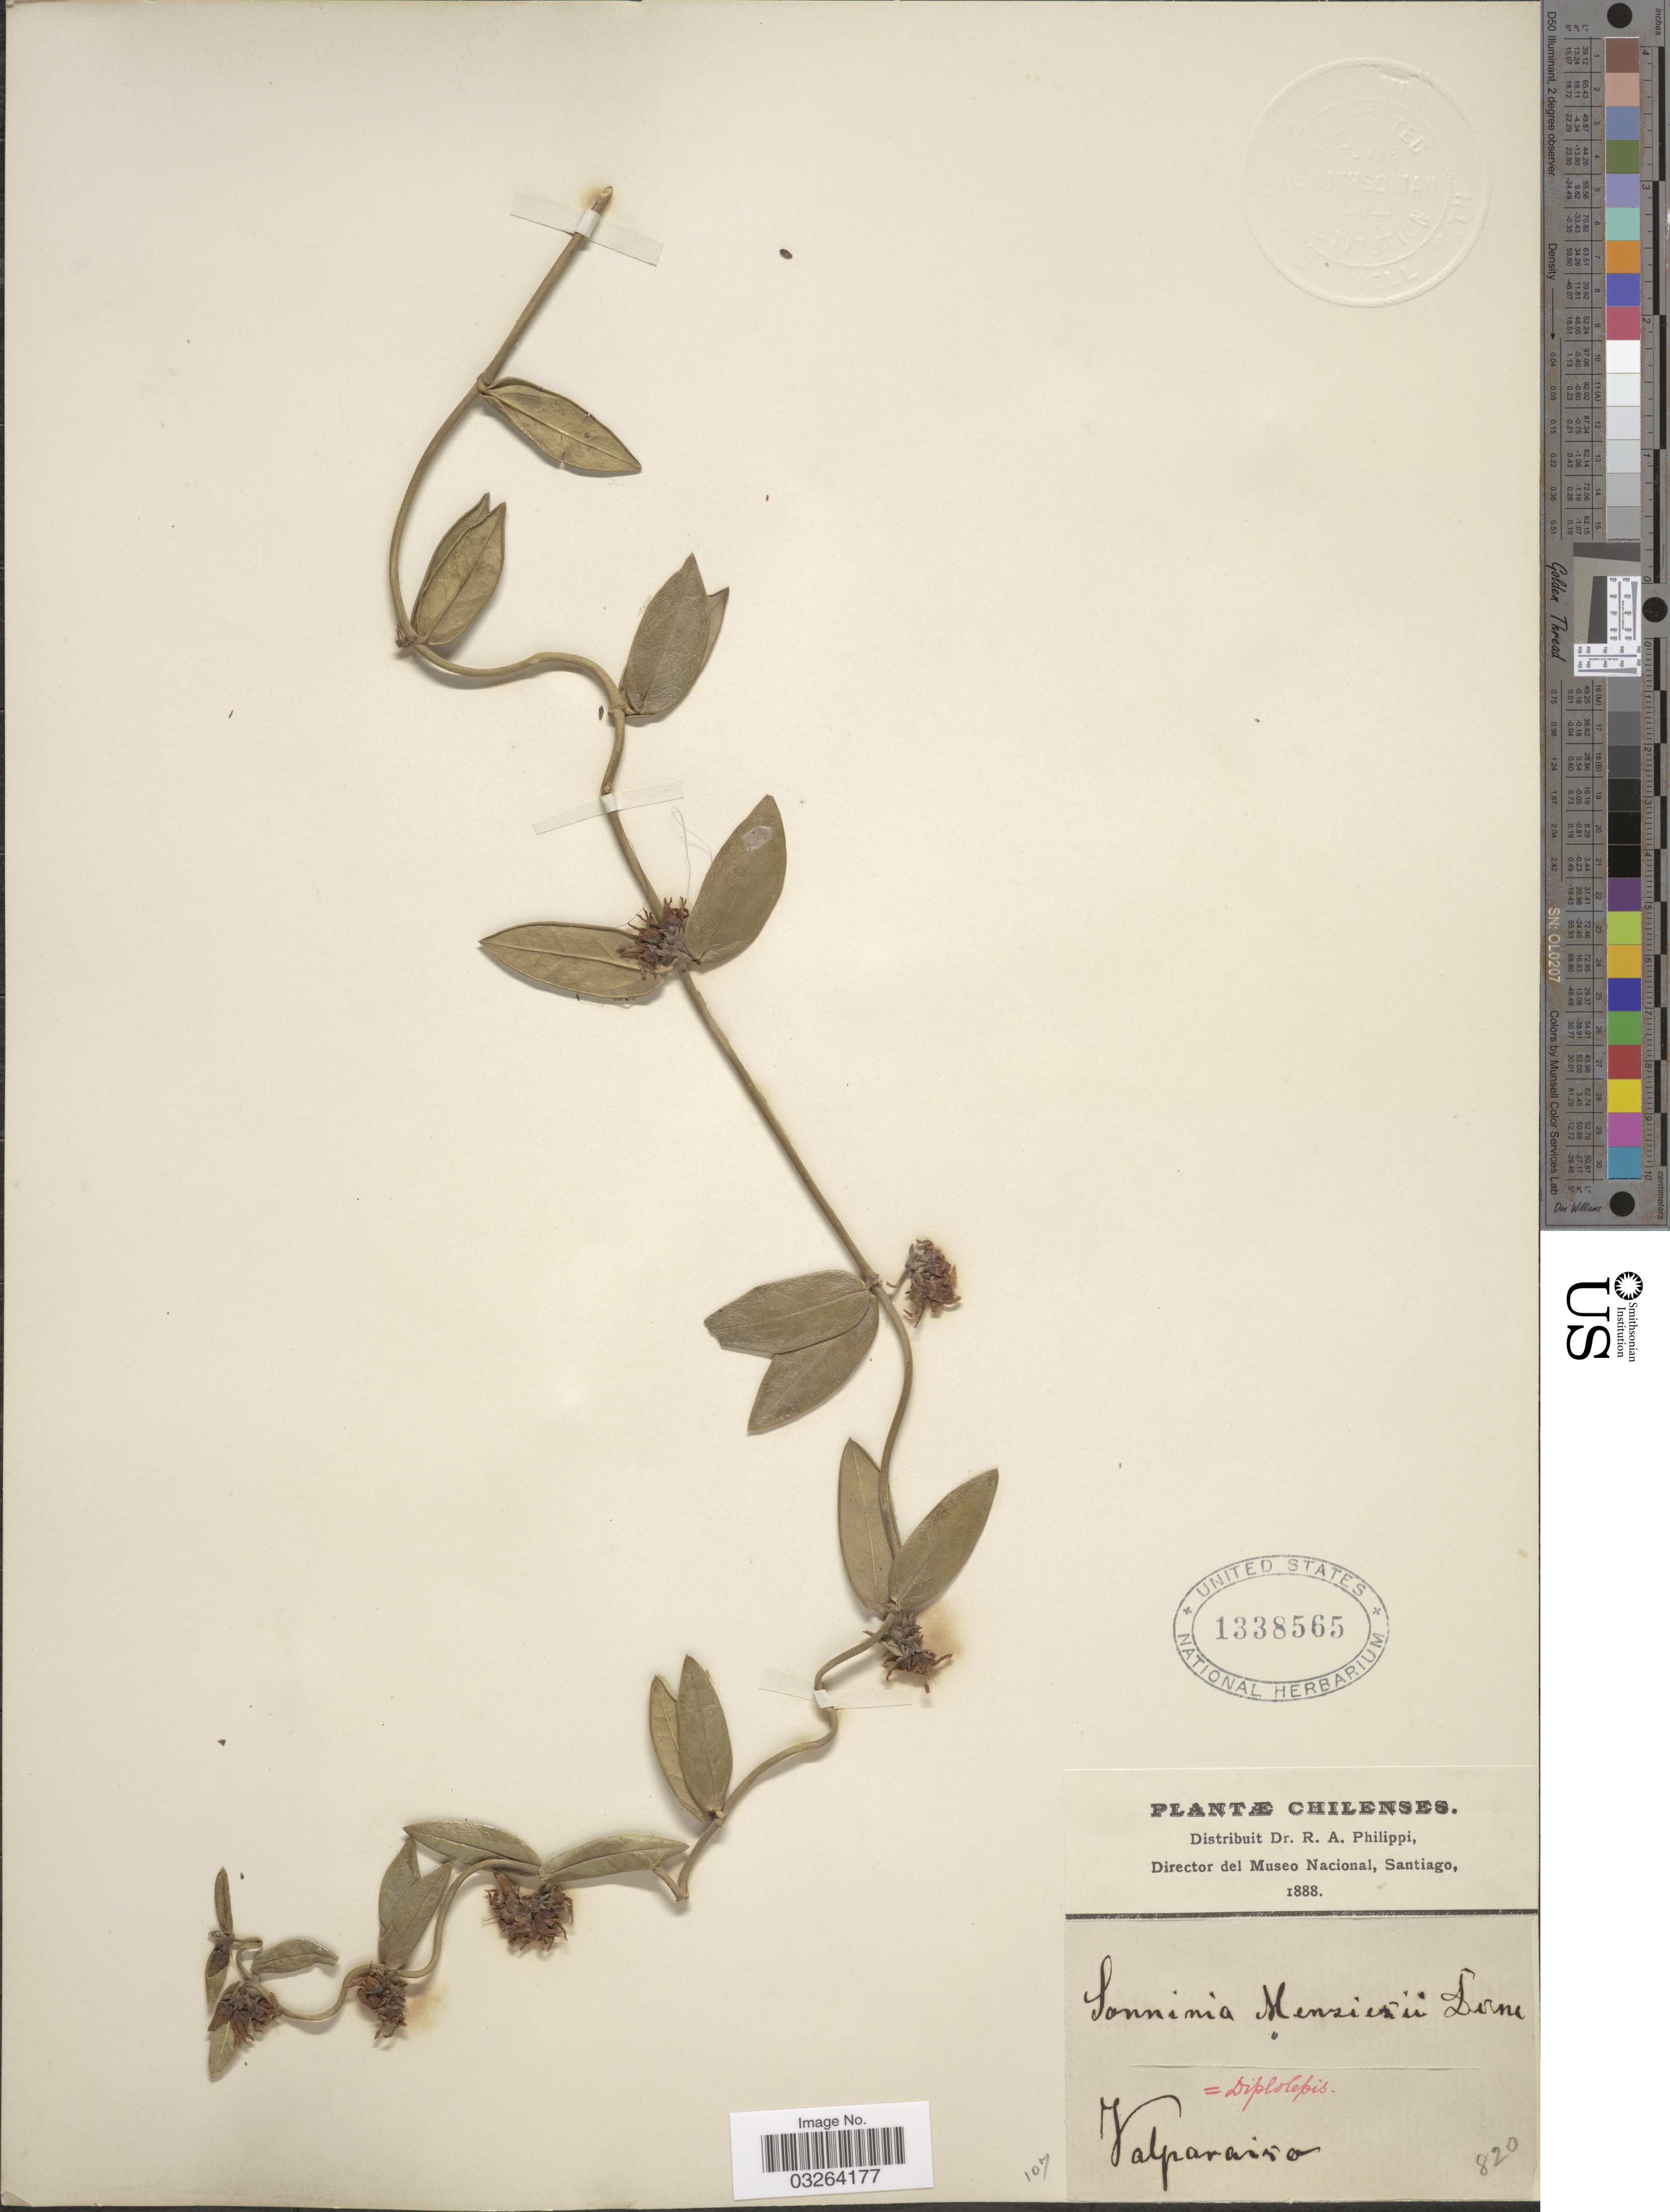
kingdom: Plantae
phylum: Tracheophyta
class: Magnoliopsida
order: Gentianales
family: Apocynaceae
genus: Diplolepis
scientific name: Diplolepis menziesii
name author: Schult.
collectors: ex. herb. R.A. Philippi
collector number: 820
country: Chile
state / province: Valparaíso (V)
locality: Valparaiso.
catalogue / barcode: US 1338565